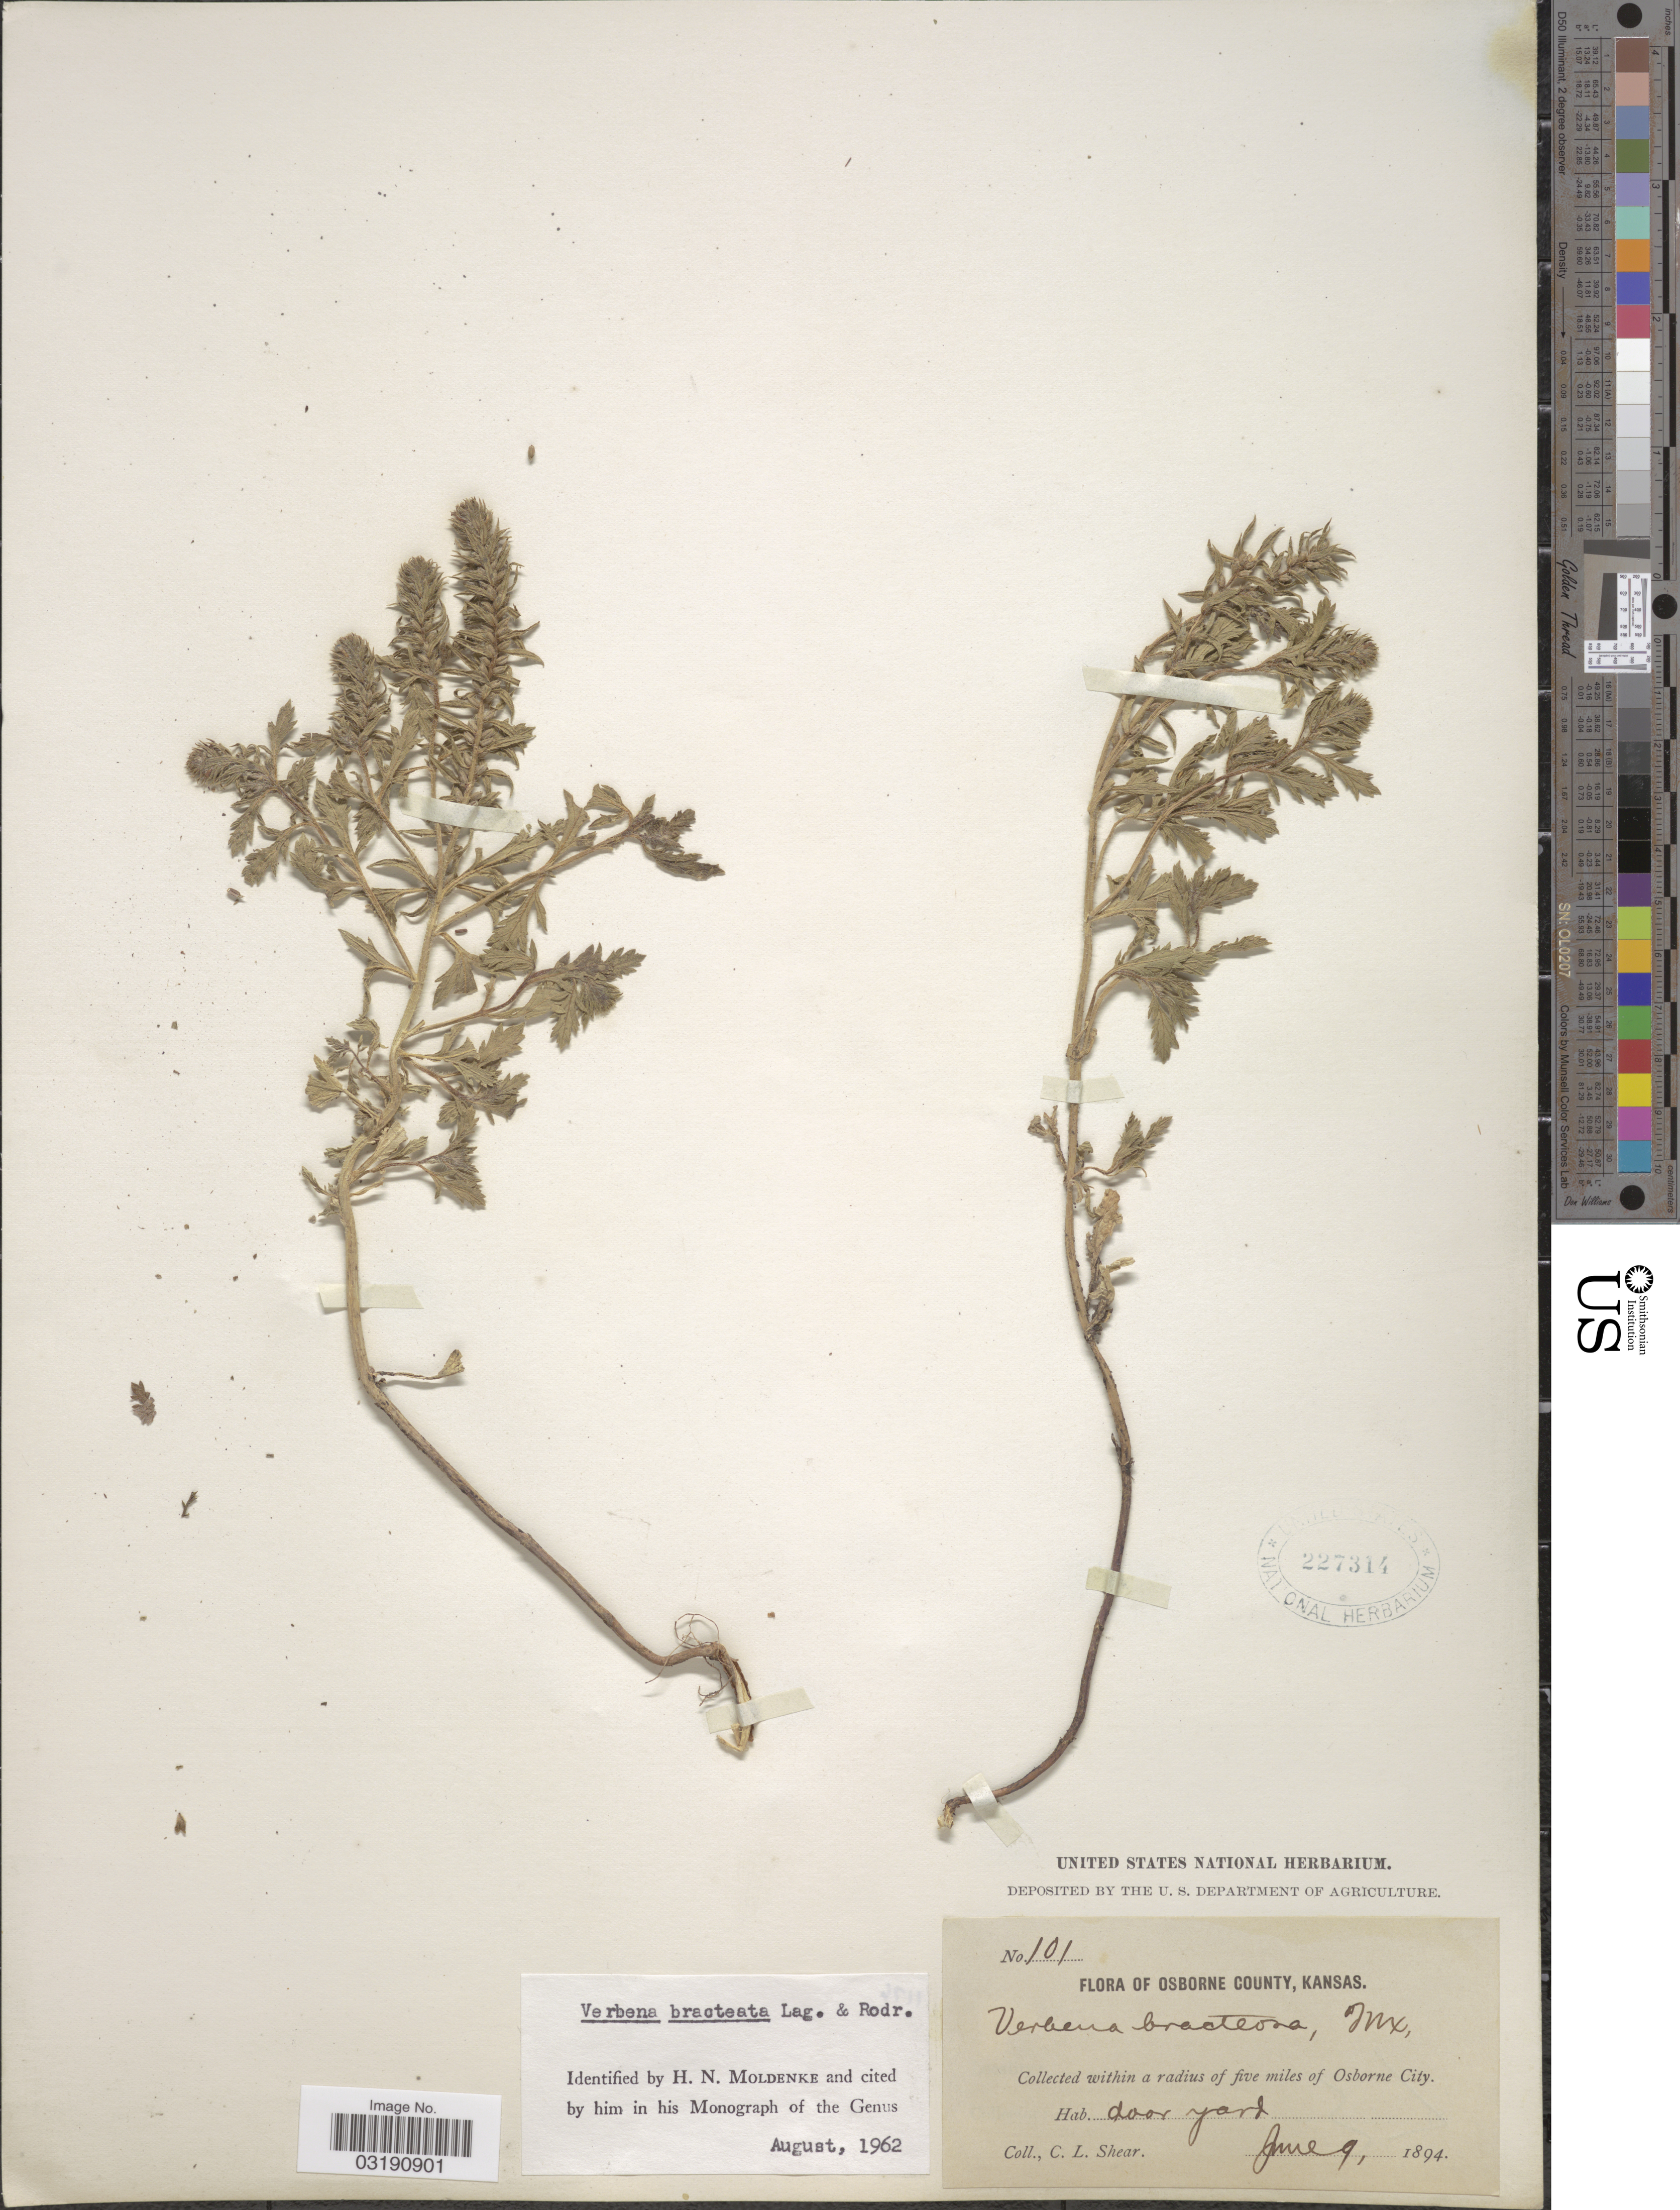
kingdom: Plantae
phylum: Tracheophyta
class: Magnoliopsida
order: Lamiales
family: Verbenaceae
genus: Verbena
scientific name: Verbena bracteata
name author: Cav. ex Lag. & Rodr.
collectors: C. L. Shear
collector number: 101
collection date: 1894-06-09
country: United States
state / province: Kansas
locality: Osborne County. Within a radius of five miles of Osborne City. Door yard.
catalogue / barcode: US 227314